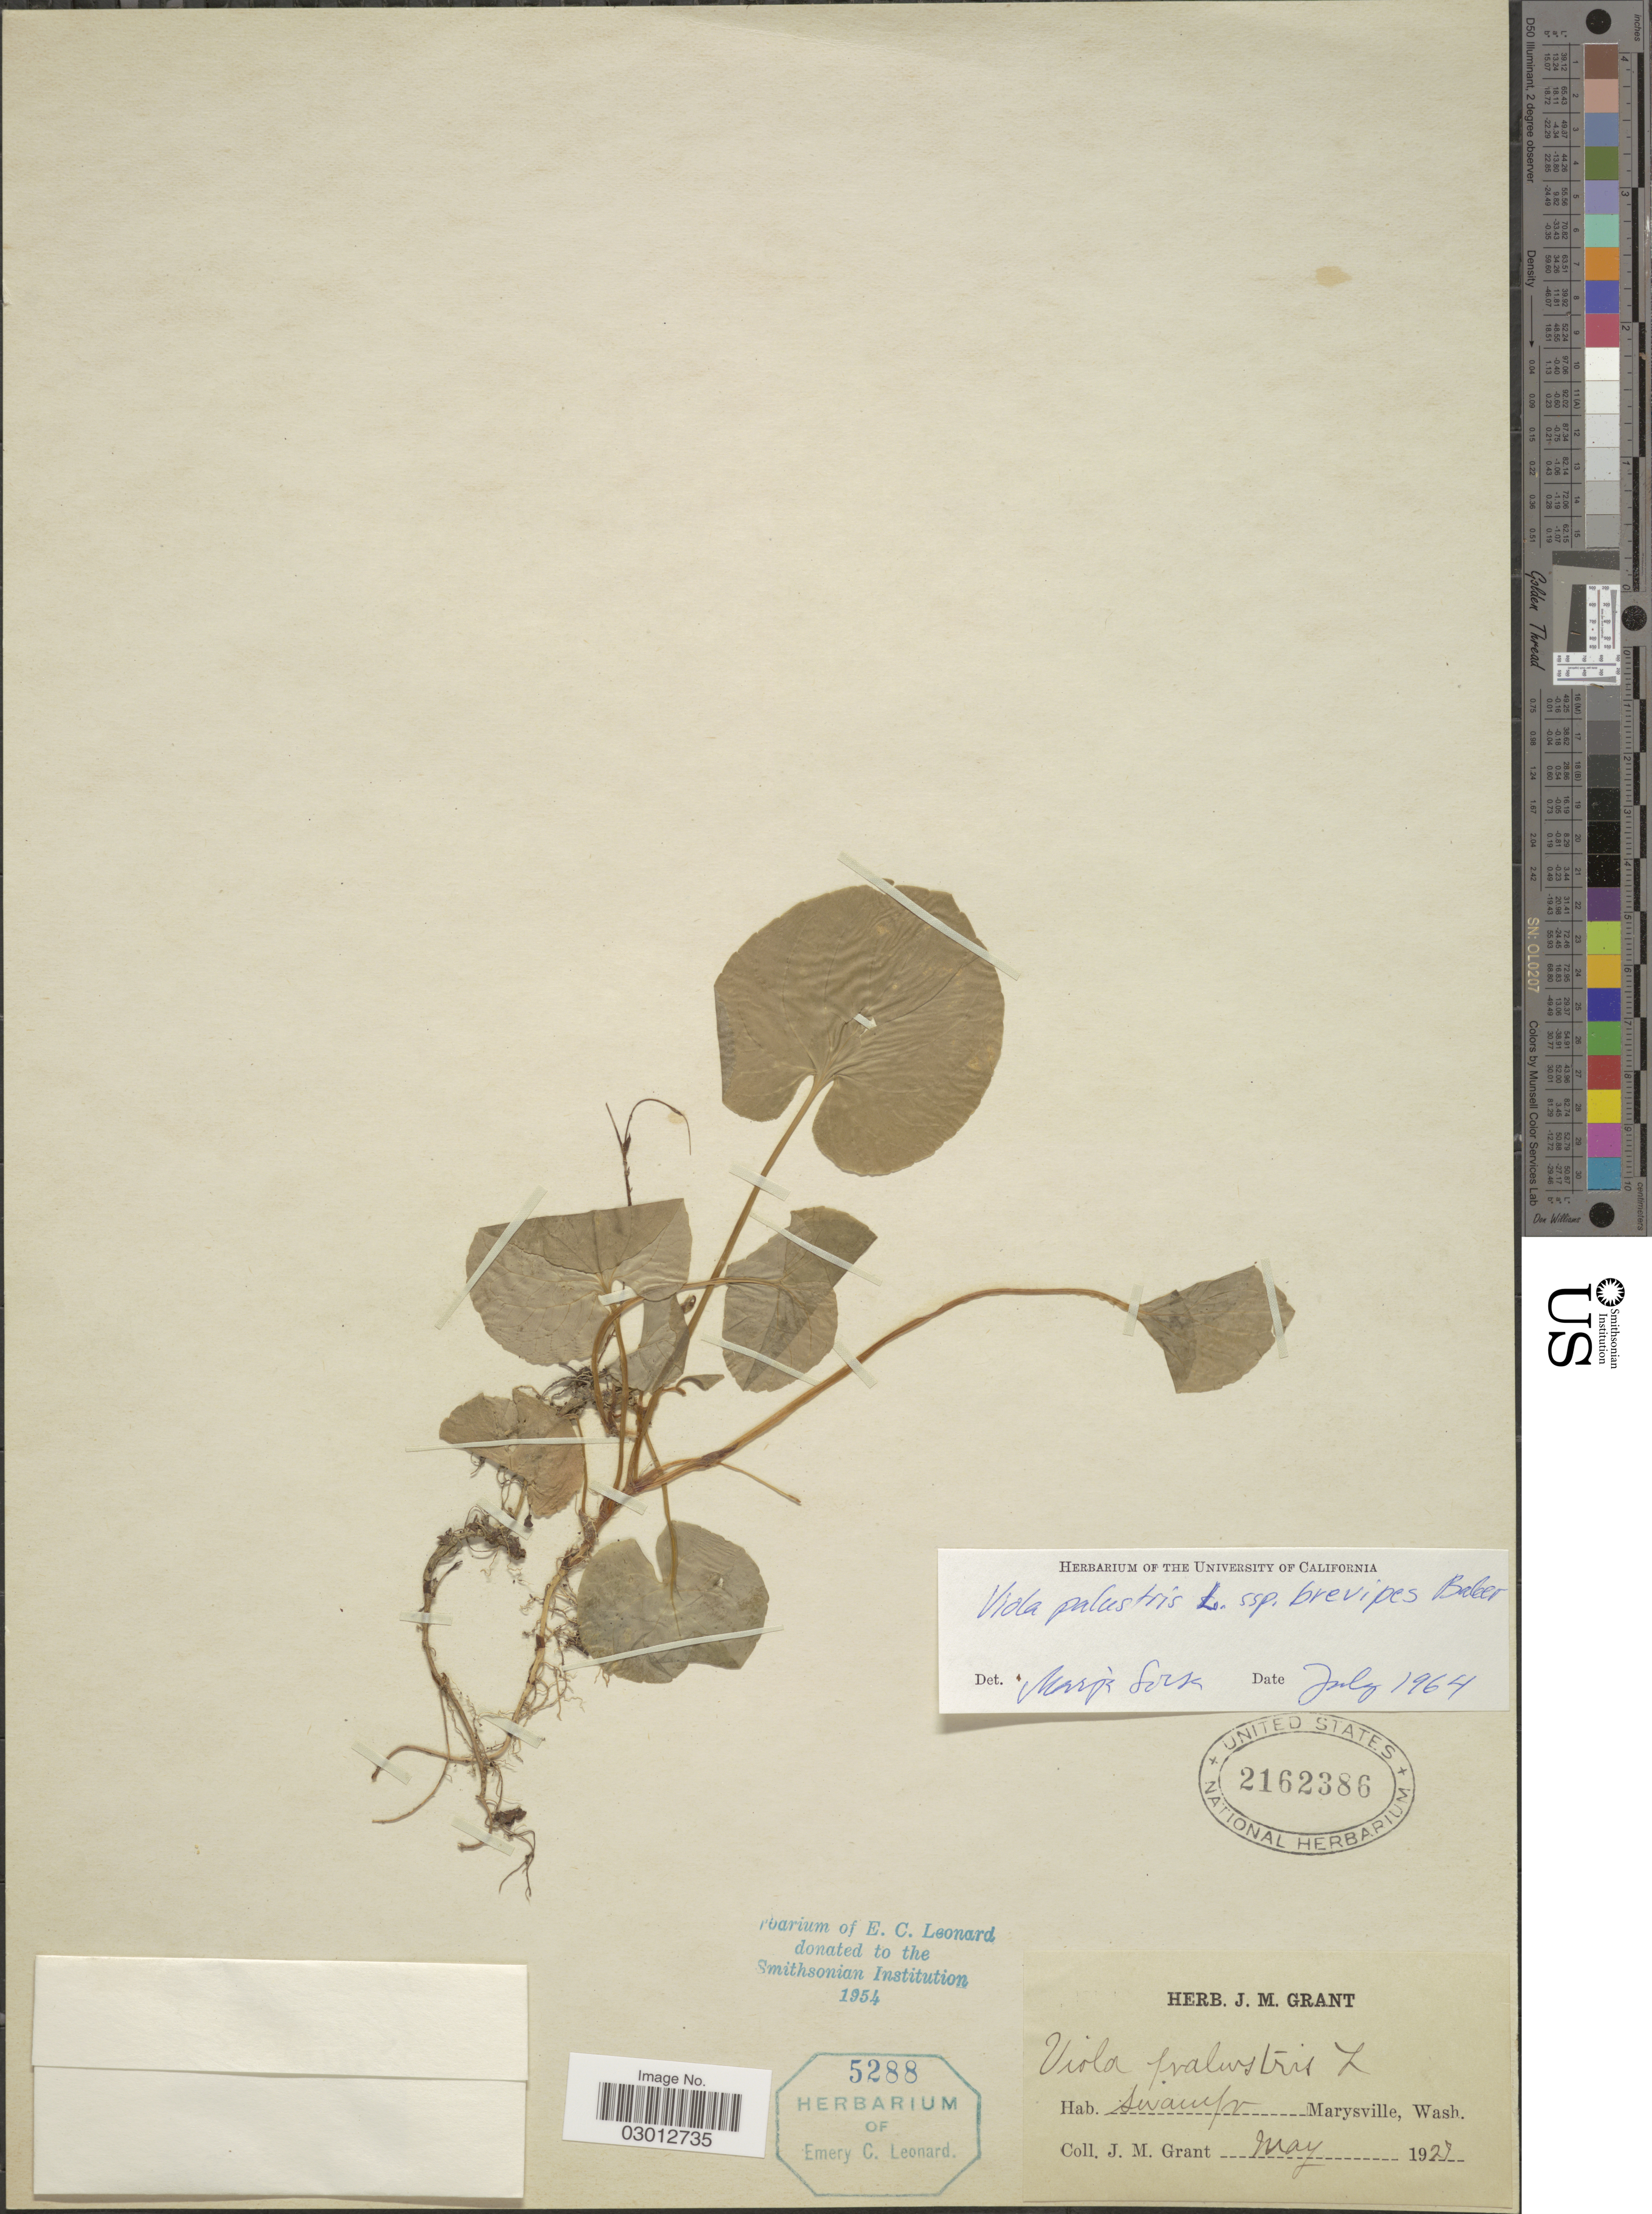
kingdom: Plantae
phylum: Tracheophyta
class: Magnoliopsida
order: Malpighiales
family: Violaceae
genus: Viola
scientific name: Viola palustris subsp. brevipes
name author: M.S. Baker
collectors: J. M. Grant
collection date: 1927-05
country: United States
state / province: Washington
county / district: Snohomish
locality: Swamps Marysville.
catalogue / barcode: US 2162386